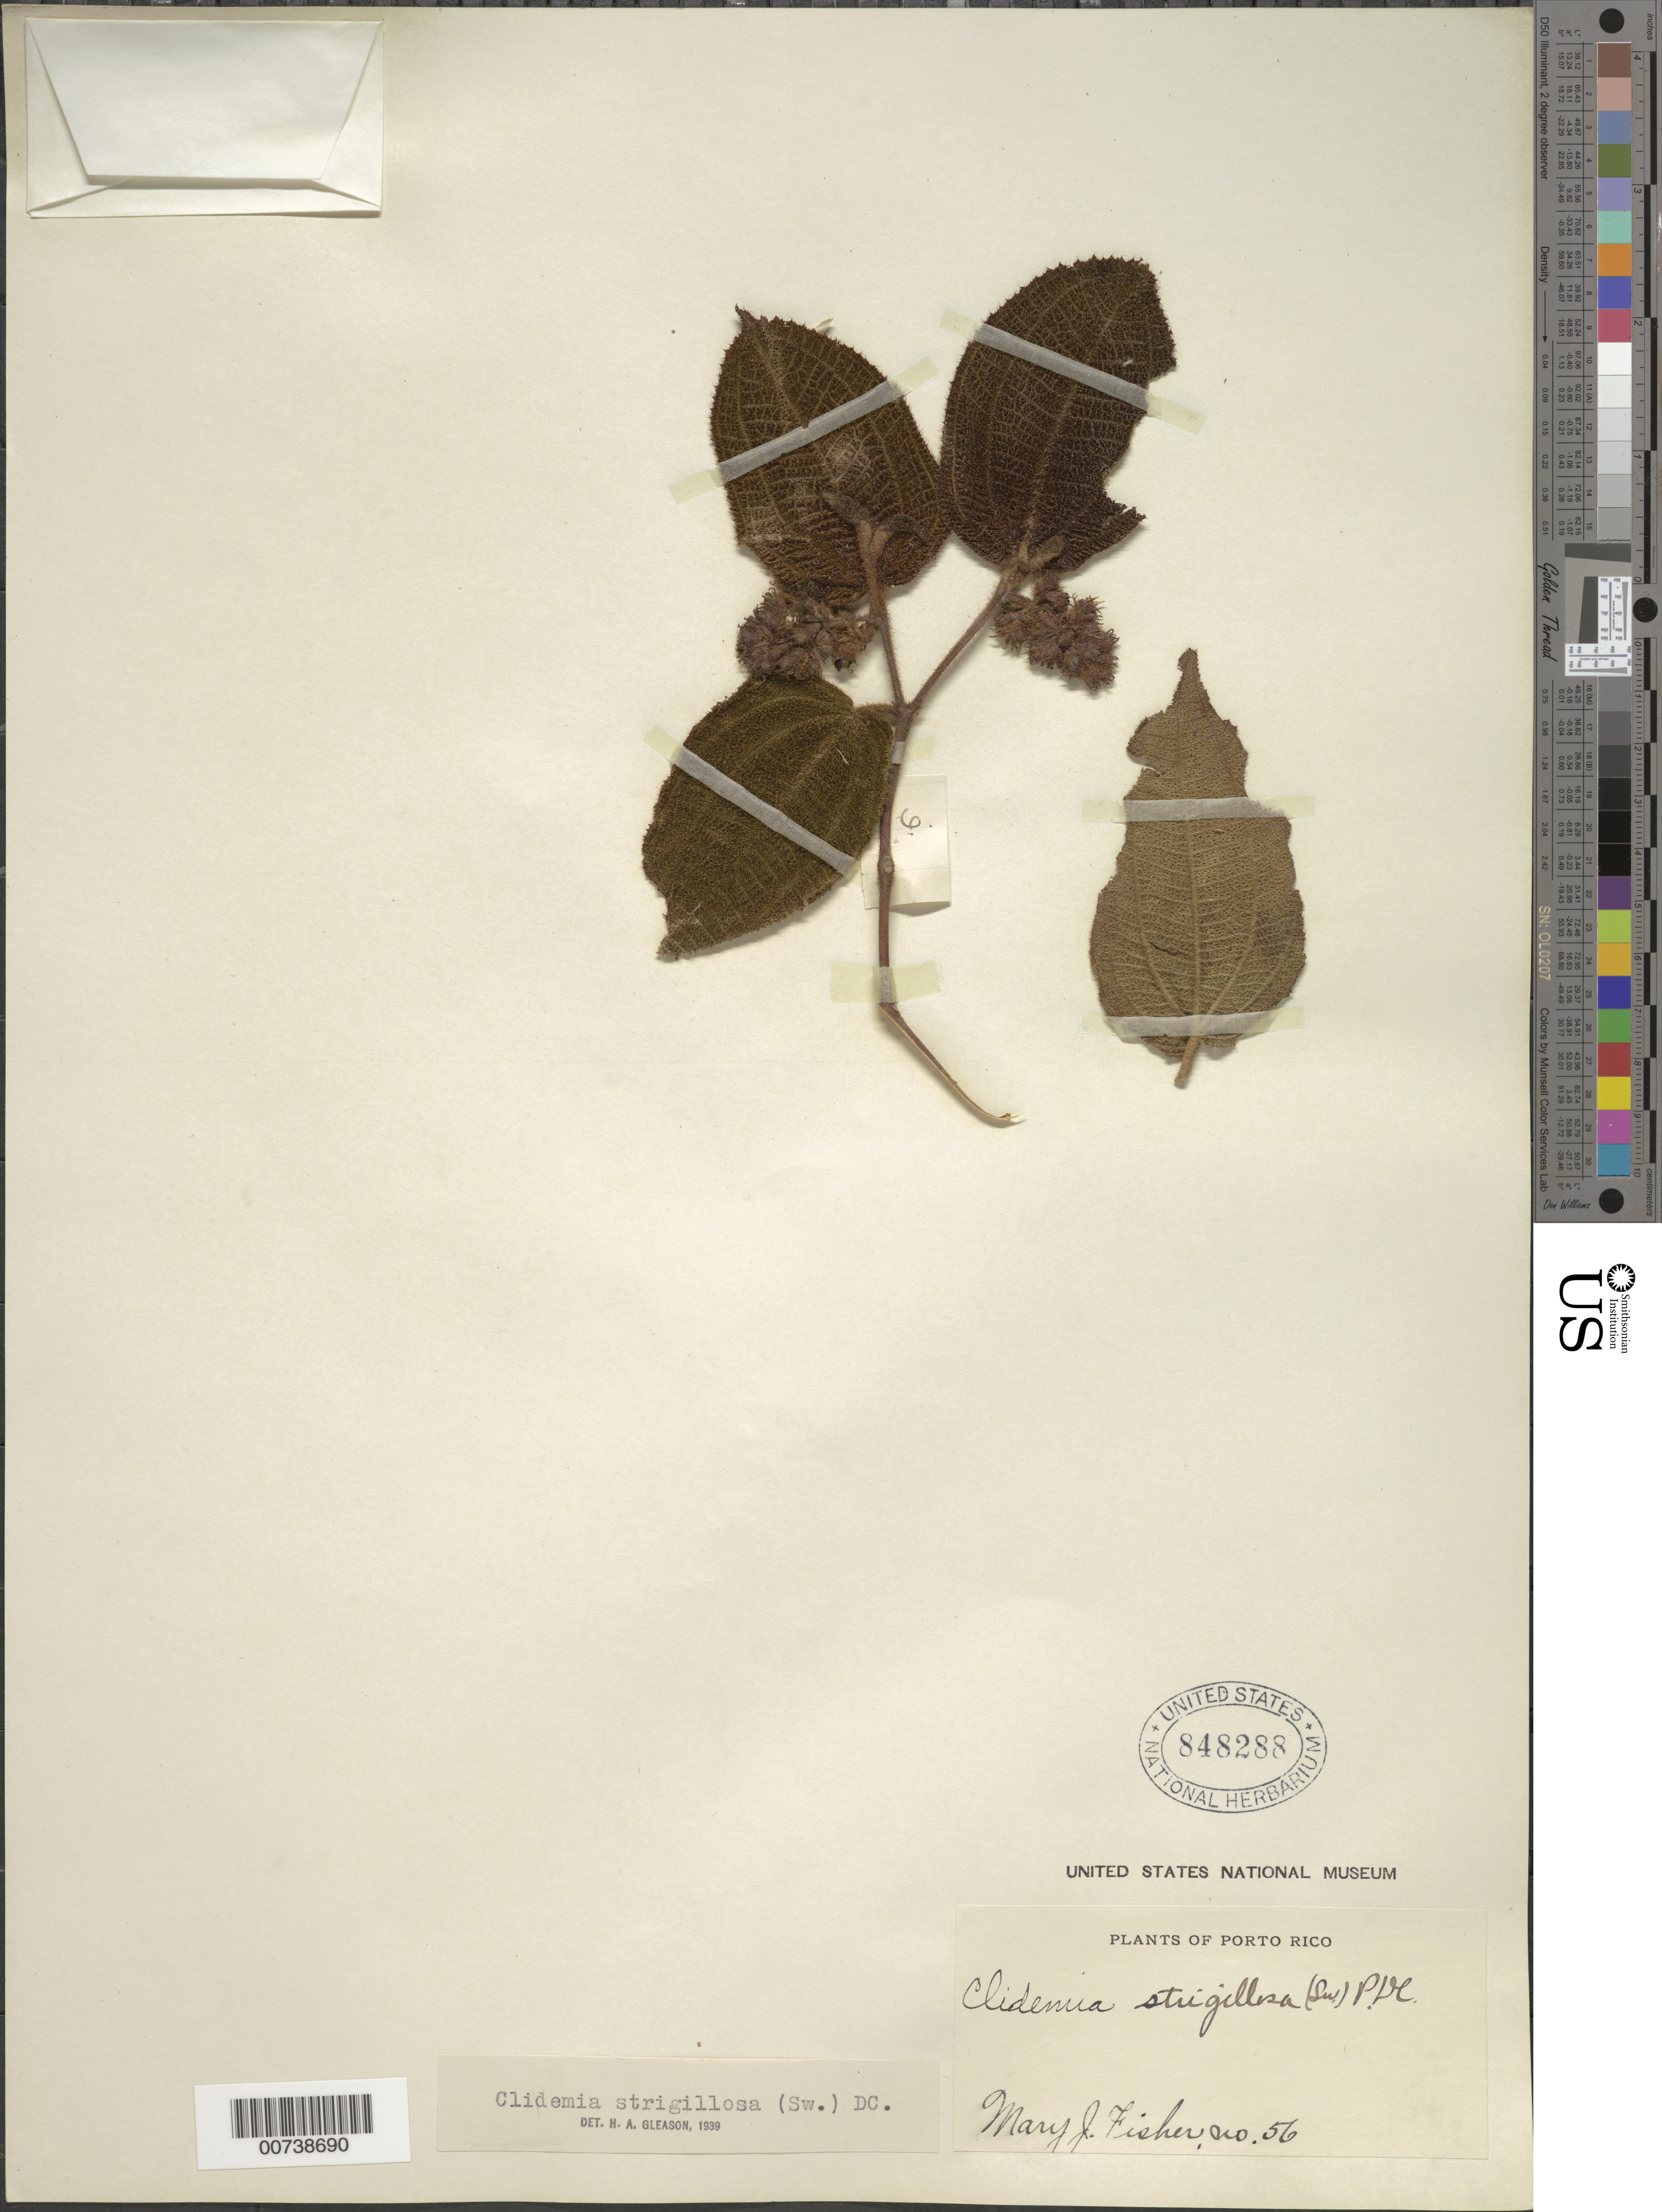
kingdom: Plantae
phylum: Tracheophyta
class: Magnoliopsida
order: Myrtales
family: Melastomataceae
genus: Clidemia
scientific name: Clidemia strigillosa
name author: (Sw.) DC.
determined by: Gleason, H. A.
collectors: M. J. Fisher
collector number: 56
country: Puerto Rico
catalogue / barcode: US 848288